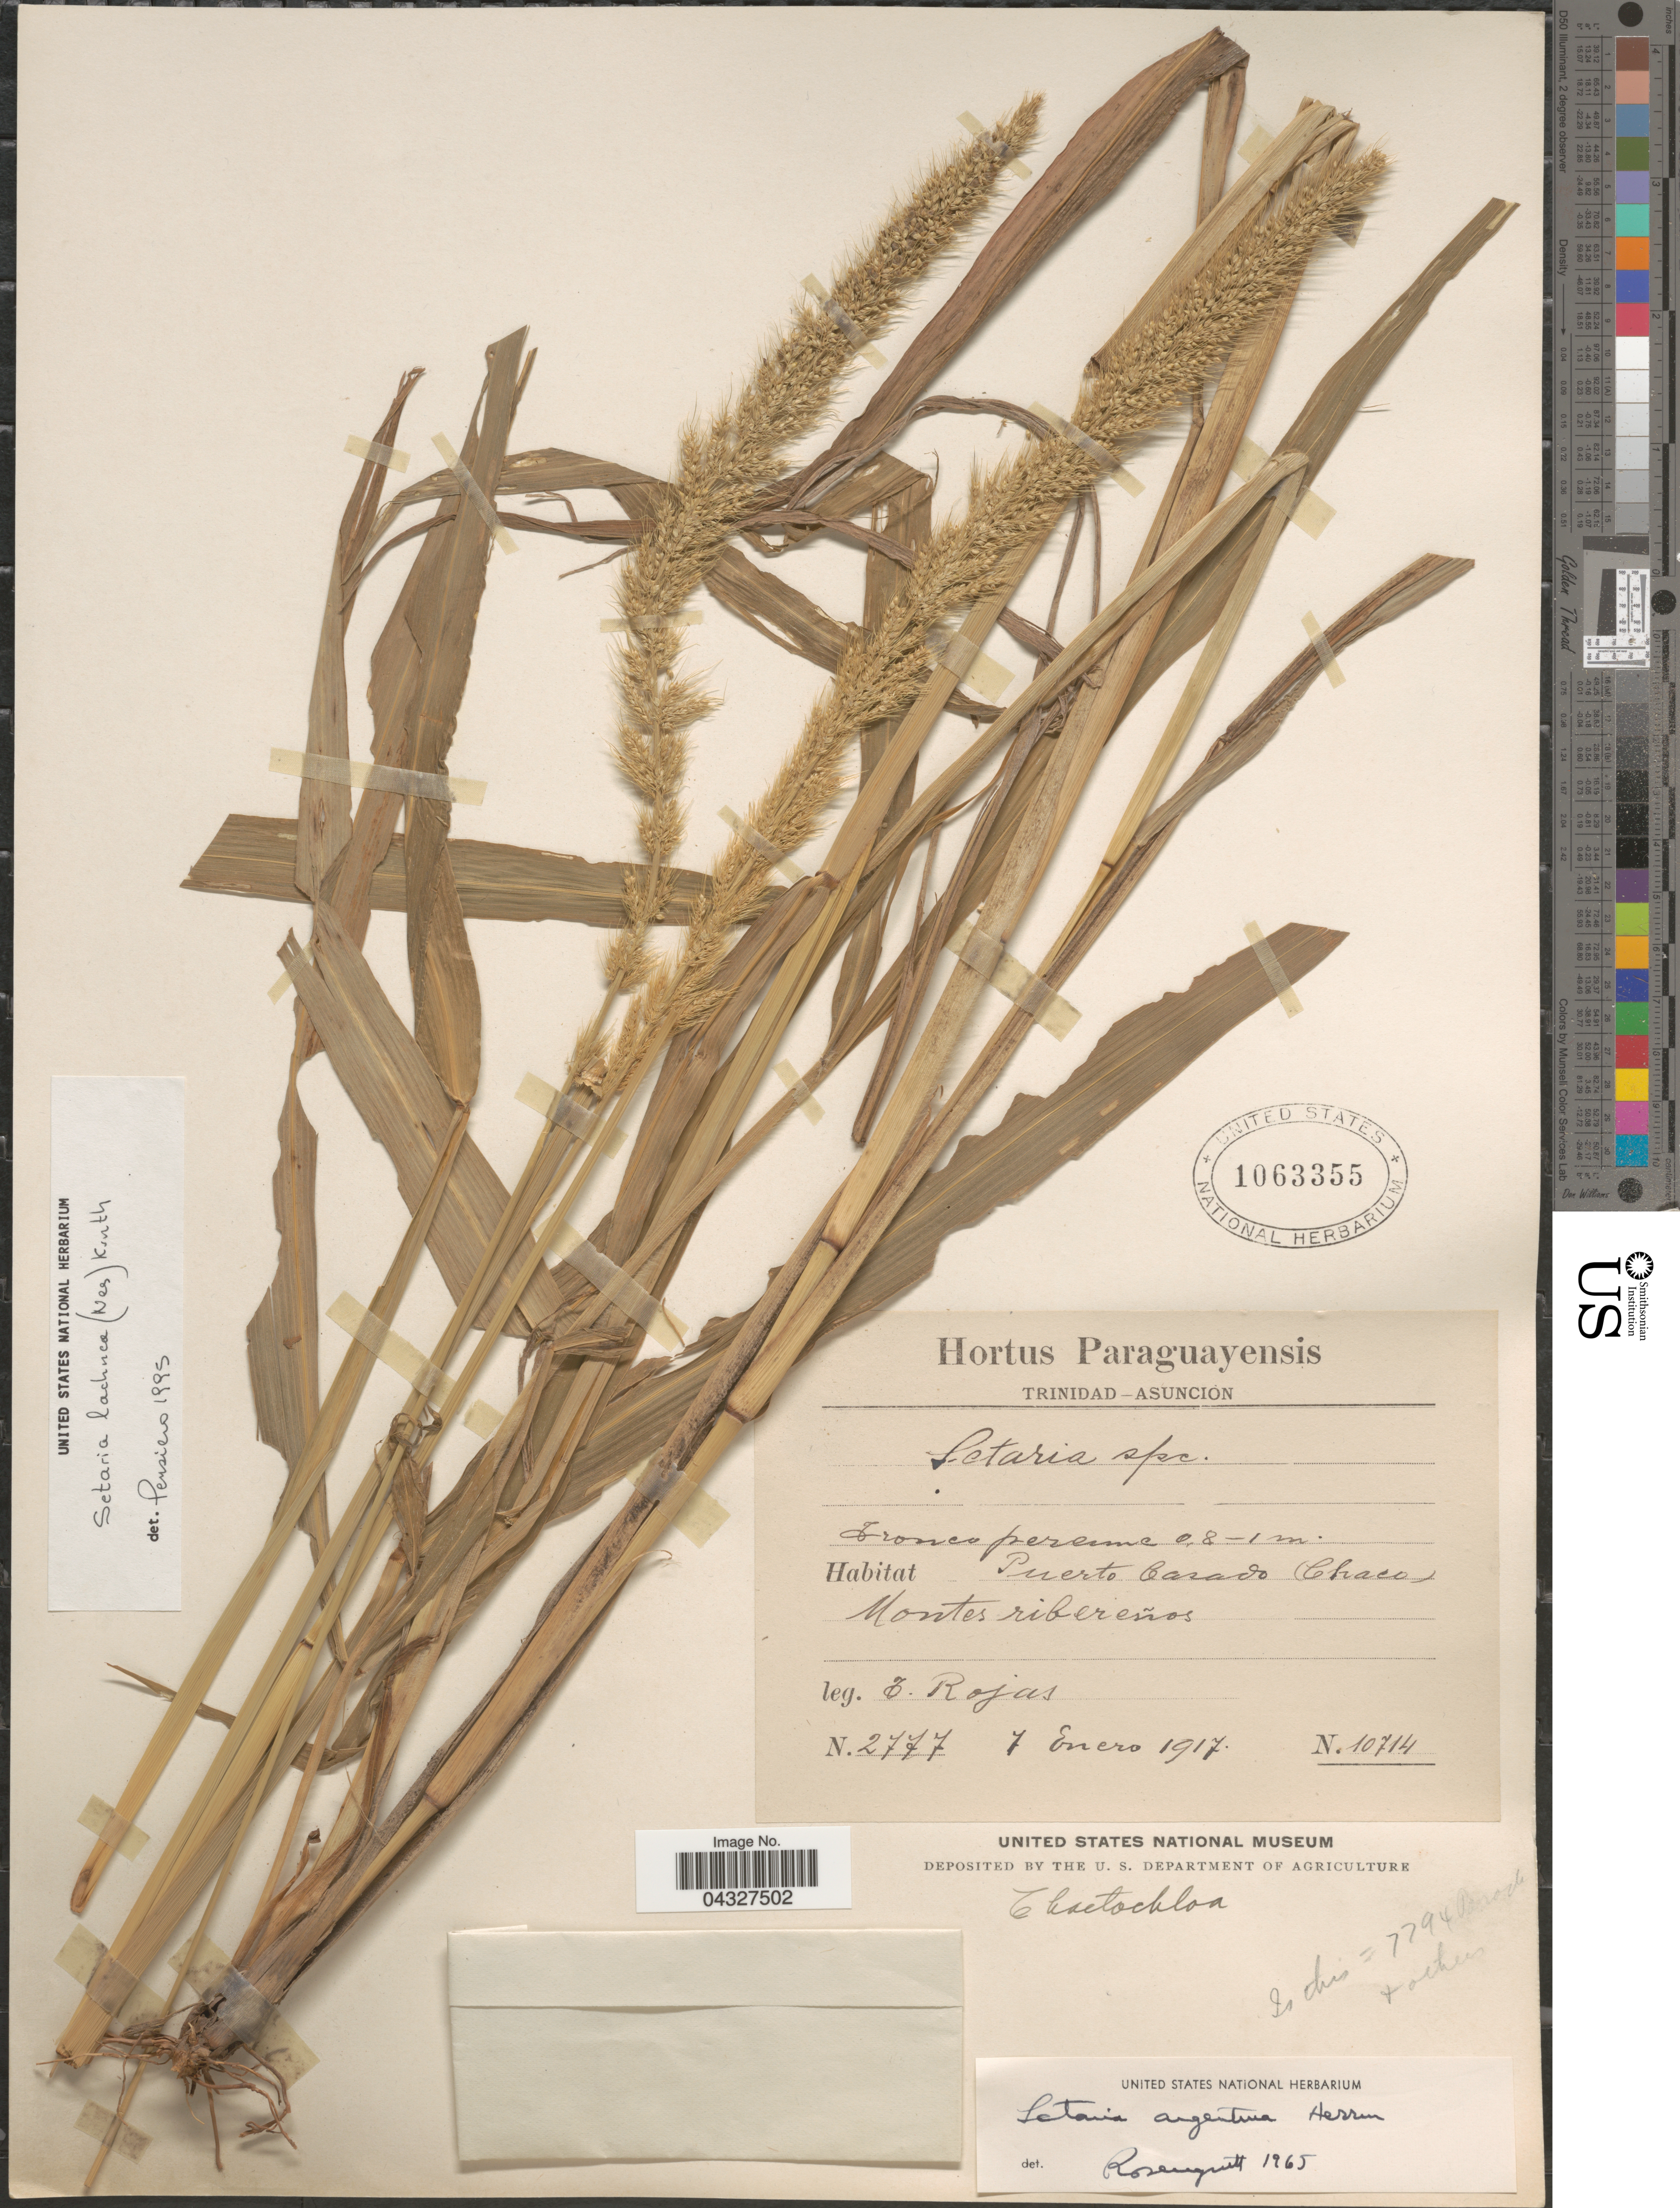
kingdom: Plantae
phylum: Tracheophyta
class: Liliopsida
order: Poales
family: Poaceae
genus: Setaria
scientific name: Setaria lachnea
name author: (Nees) Kunth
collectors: T. Rojas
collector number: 2777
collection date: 1917-01-07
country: Paraguay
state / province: Asuncion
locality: Puerto Basado (Chaco) Montes ribereños.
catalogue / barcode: US 1063355